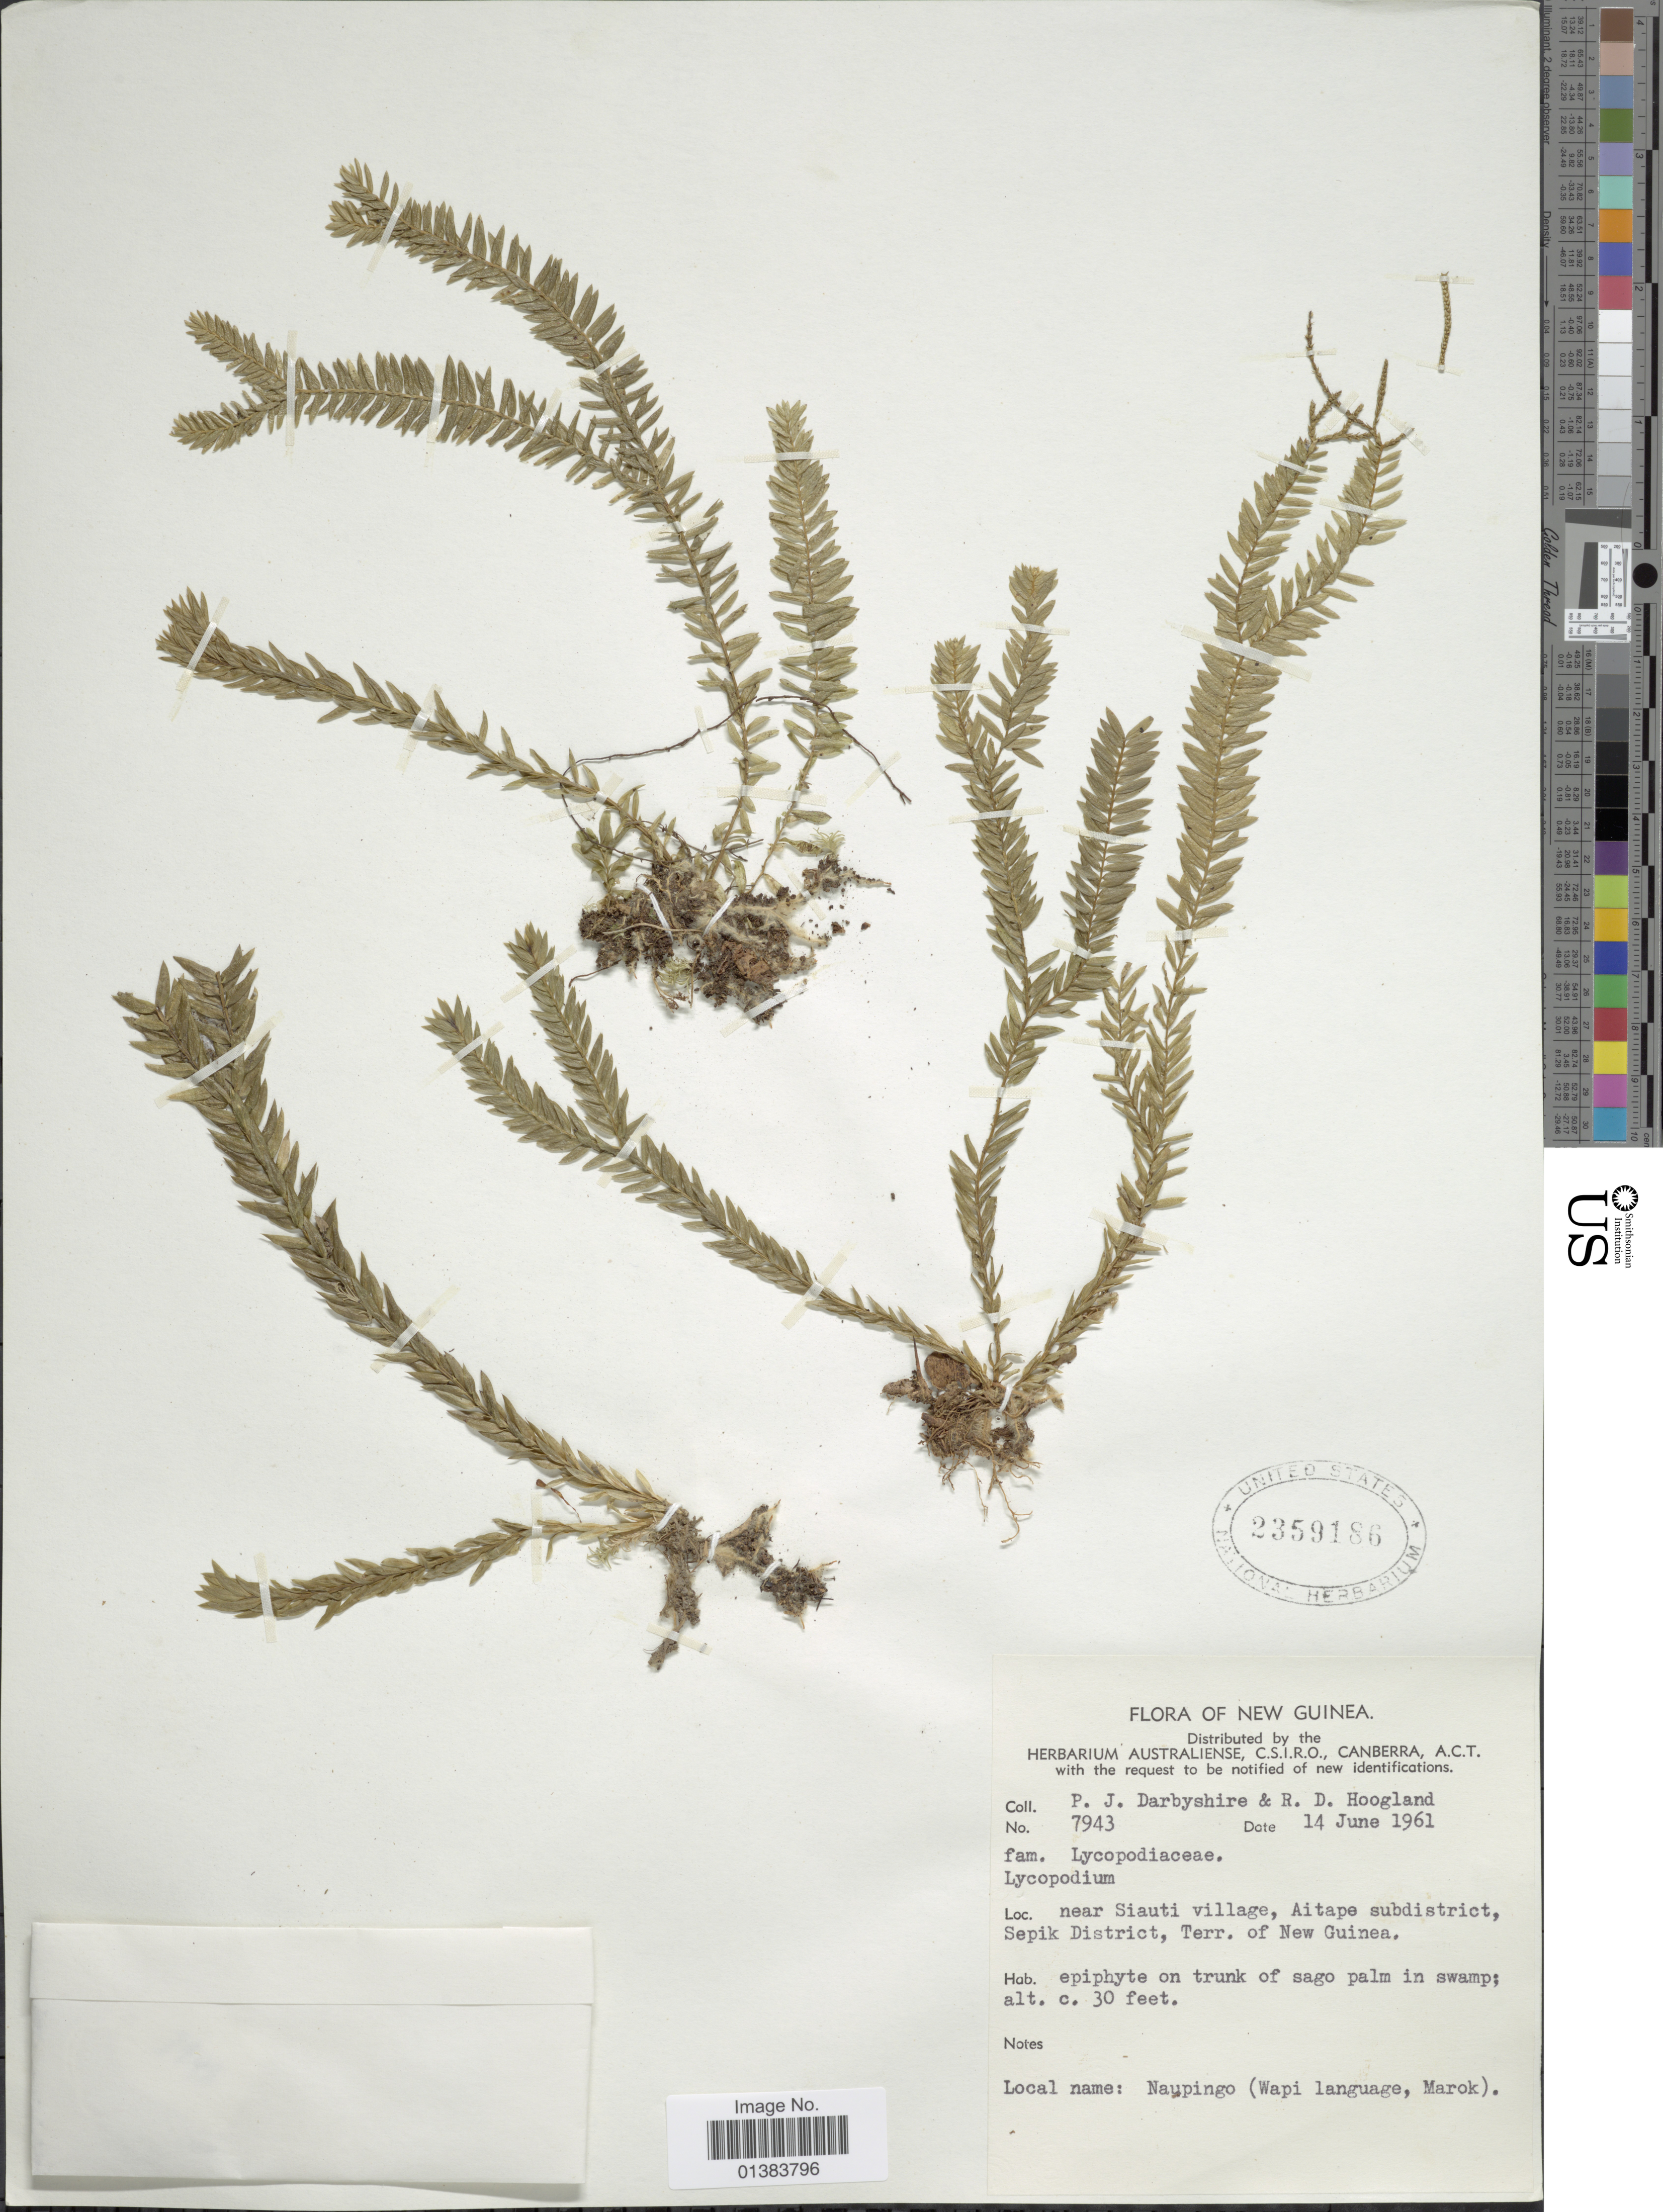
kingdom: Plantae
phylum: Tracheophyta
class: Lycopodiopsida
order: Lycopodiales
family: Lycopodiaceae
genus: Huperzia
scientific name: Huperzia sp.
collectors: P. Darbyshire & R. D. Hoogland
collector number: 7943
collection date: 1961-06-14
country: Papua New Guinea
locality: New Guinea, near Siatuti village, Aitape subdistrict, Sepik District, Terr. of New Guinea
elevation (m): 9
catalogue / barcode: US 2359186